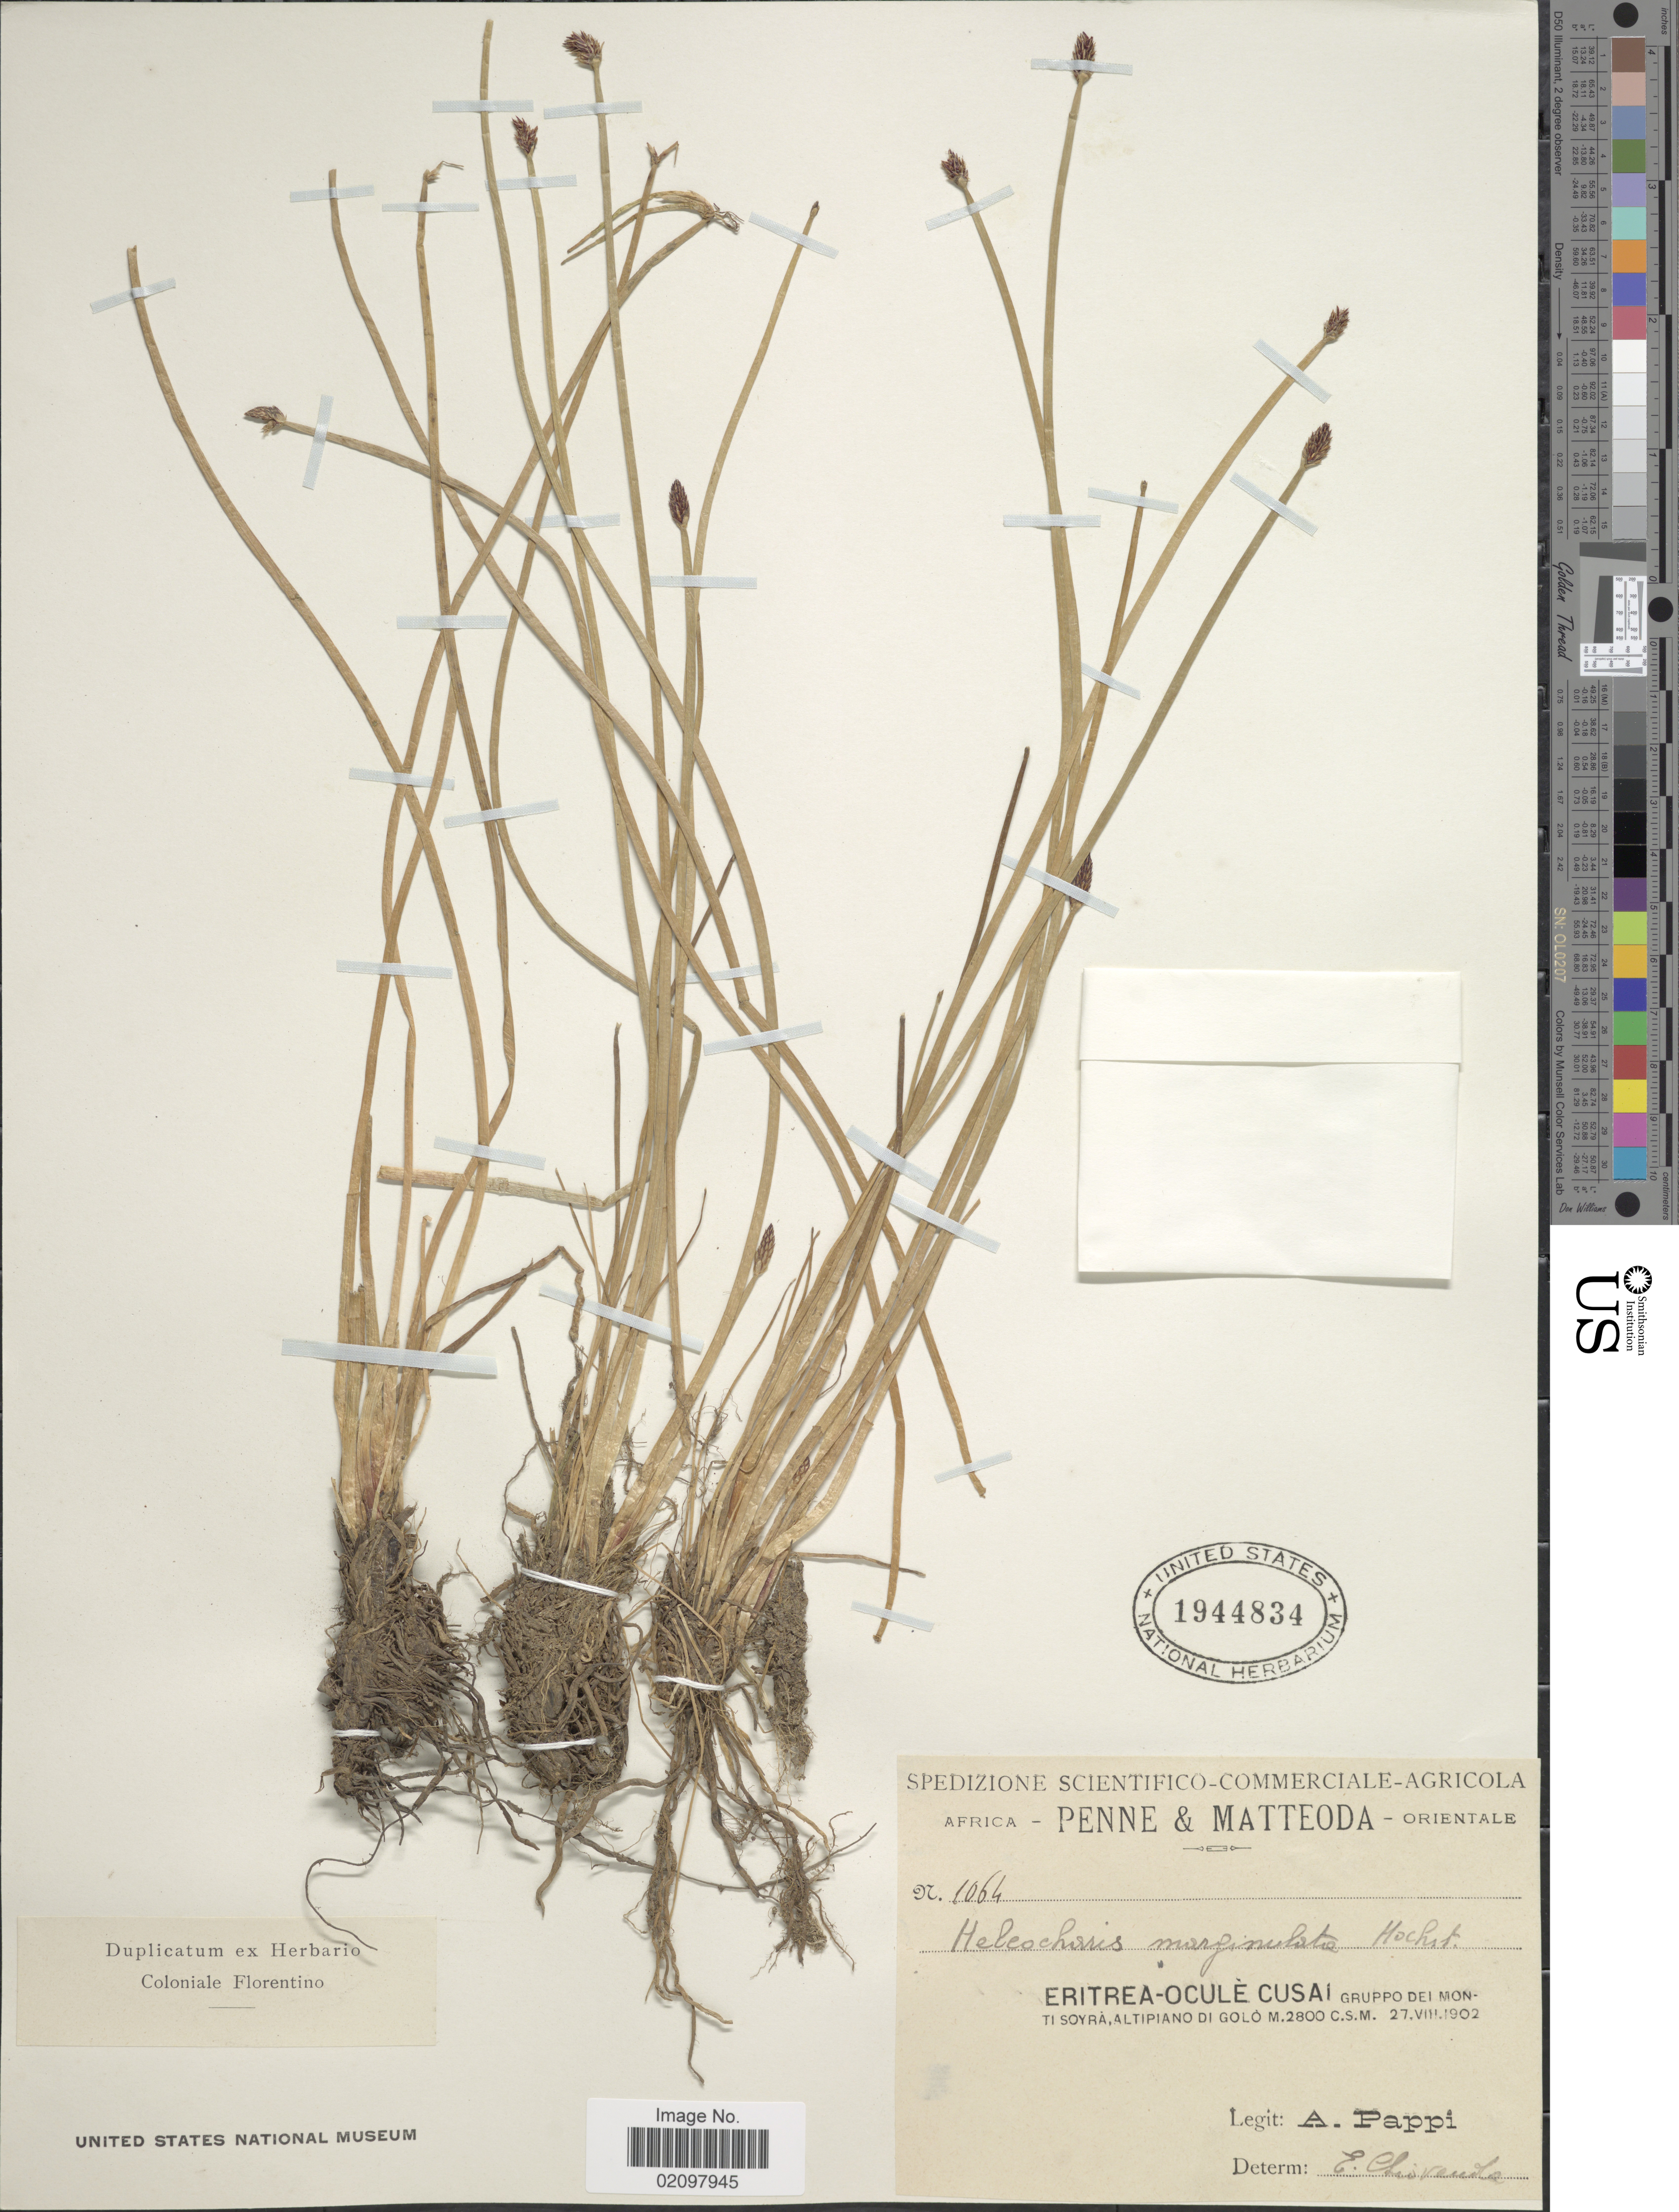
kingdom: Plantae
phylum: Tracheophyta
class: Liliopsida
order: Poales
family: Cyperaceae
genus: Eleocharis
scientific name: Eleocharis marginulata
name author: Hochst. ex Steud.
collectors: A. Pappi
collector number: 1064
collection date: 1902-08-27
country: Eritrea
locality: Oculè Cusai, Gruppo Dei Monti Soyra, Altipiano Di Golo. Penne & Matteoda, Africa Orientale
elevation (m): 2800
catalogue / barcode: US 1944834